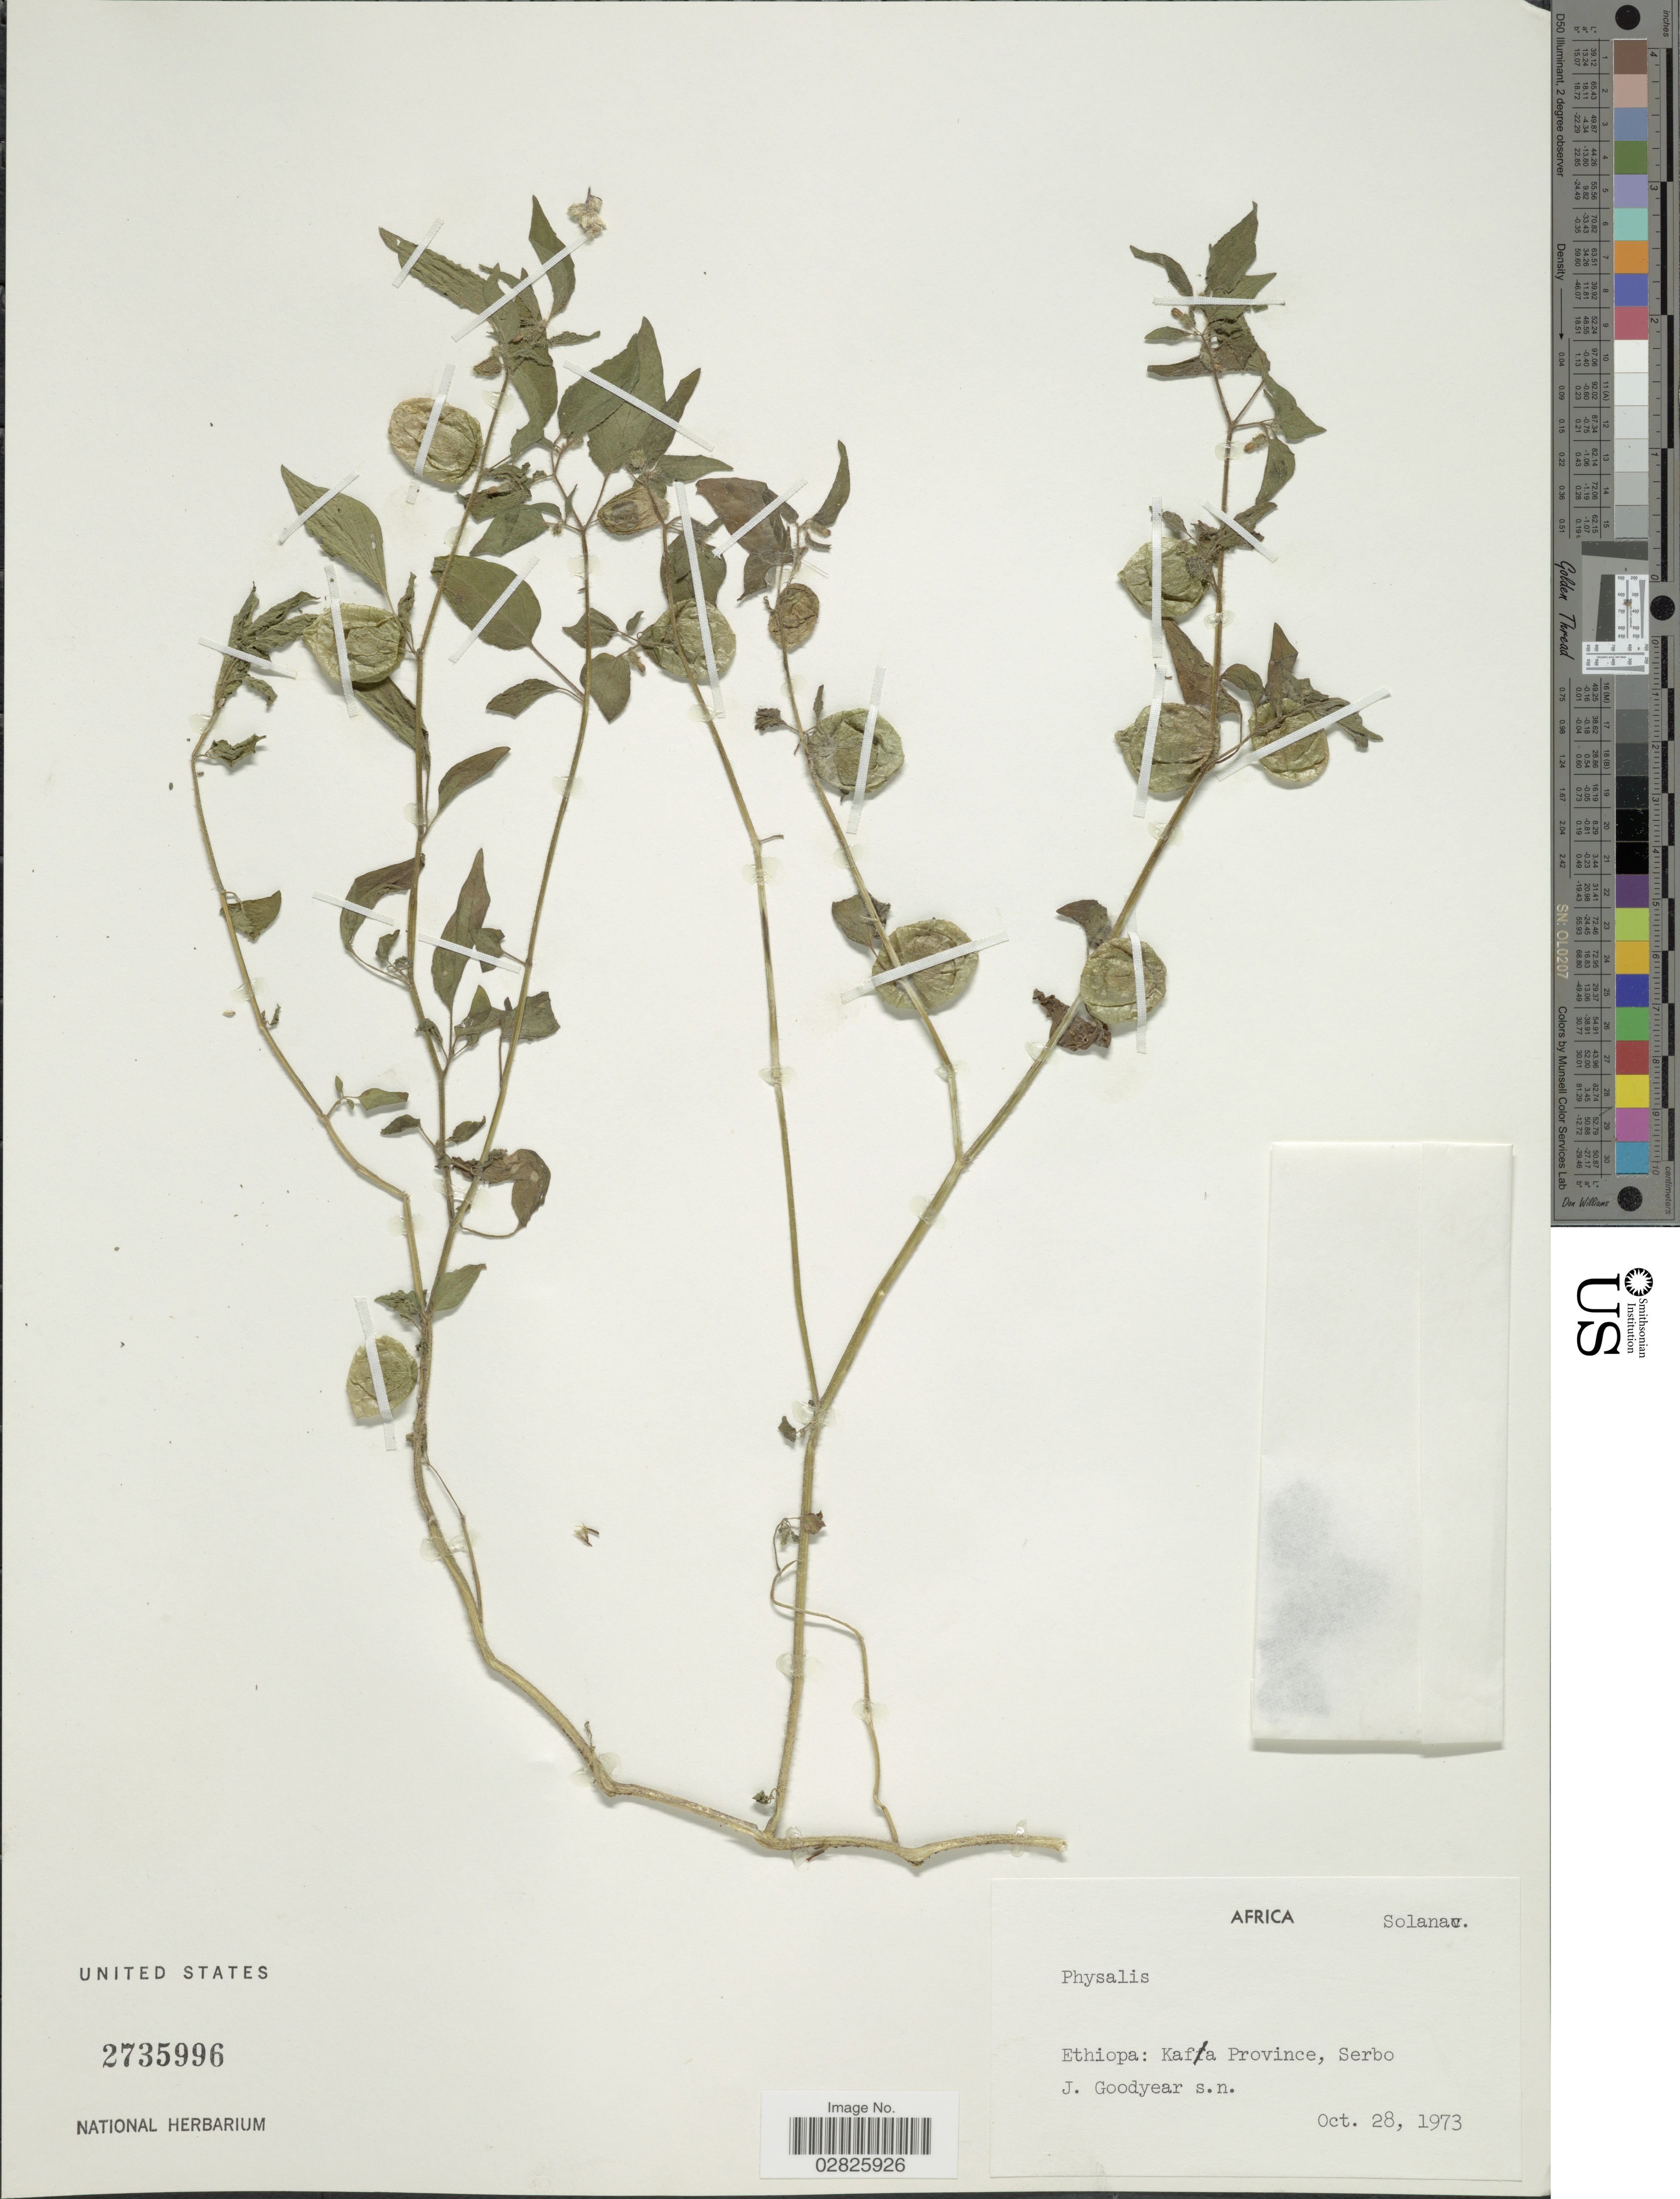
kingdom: Plantae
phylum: Tracheophyta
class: Magnoliopsida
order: Solanales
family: Solanaceae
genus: Physalis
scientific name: Physalis sp.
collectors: J. Goodyear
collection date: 1973-10-28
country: Ethiopia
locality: Kafa Province, Serbo.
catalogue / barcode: US 2735996